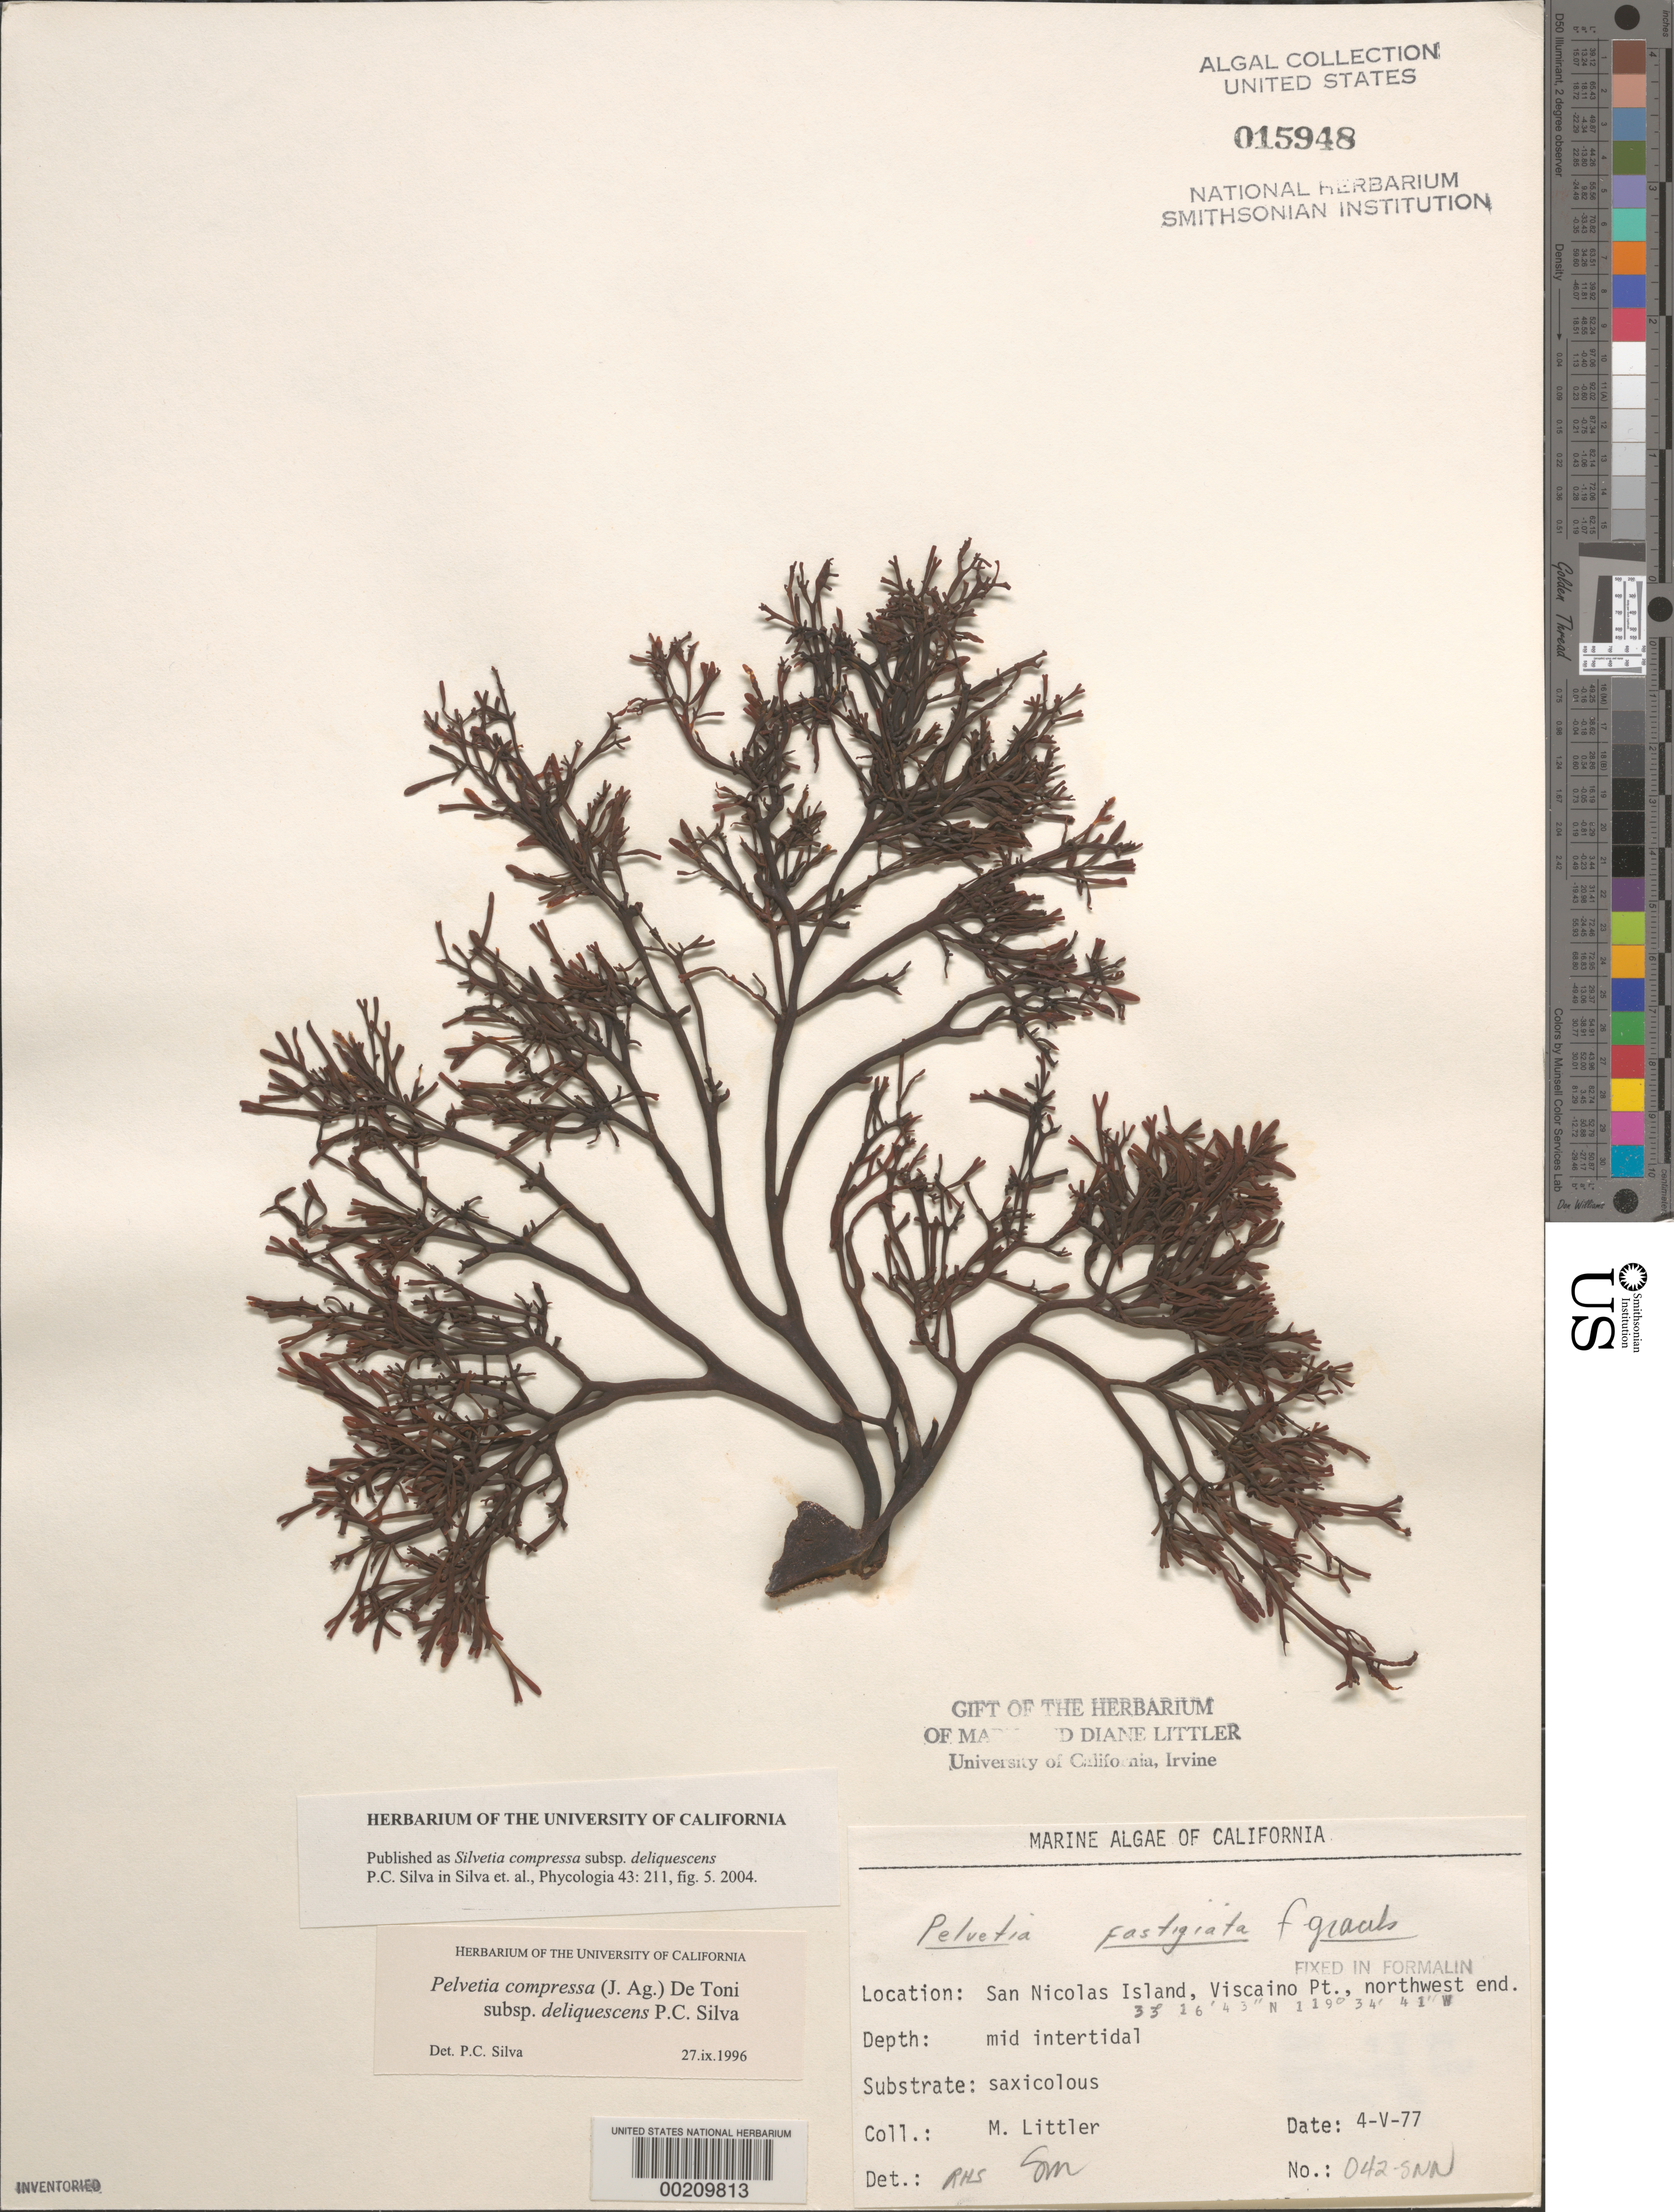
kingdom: Chromista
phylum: Ochrophyta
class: Phaeophyceae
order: Fucales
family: Fucaceae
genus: Silvetia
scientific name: Silvetia compressa subsp. deliquescens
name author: P.C. Silva in P.C. Silva et al.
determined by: Silva, P. C.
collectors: M. M. Littler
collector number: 042-SNN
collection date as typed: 04 May 1977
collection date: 1977-05-04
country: United States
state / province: California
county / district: Ventura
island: San Nicolas Island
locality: Viscaino Point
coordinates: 33 16"43"N, 119 34'41"W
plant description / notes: BLM-SOCALBIGHT Rocky Intertidal Survey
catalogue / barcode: US 15948